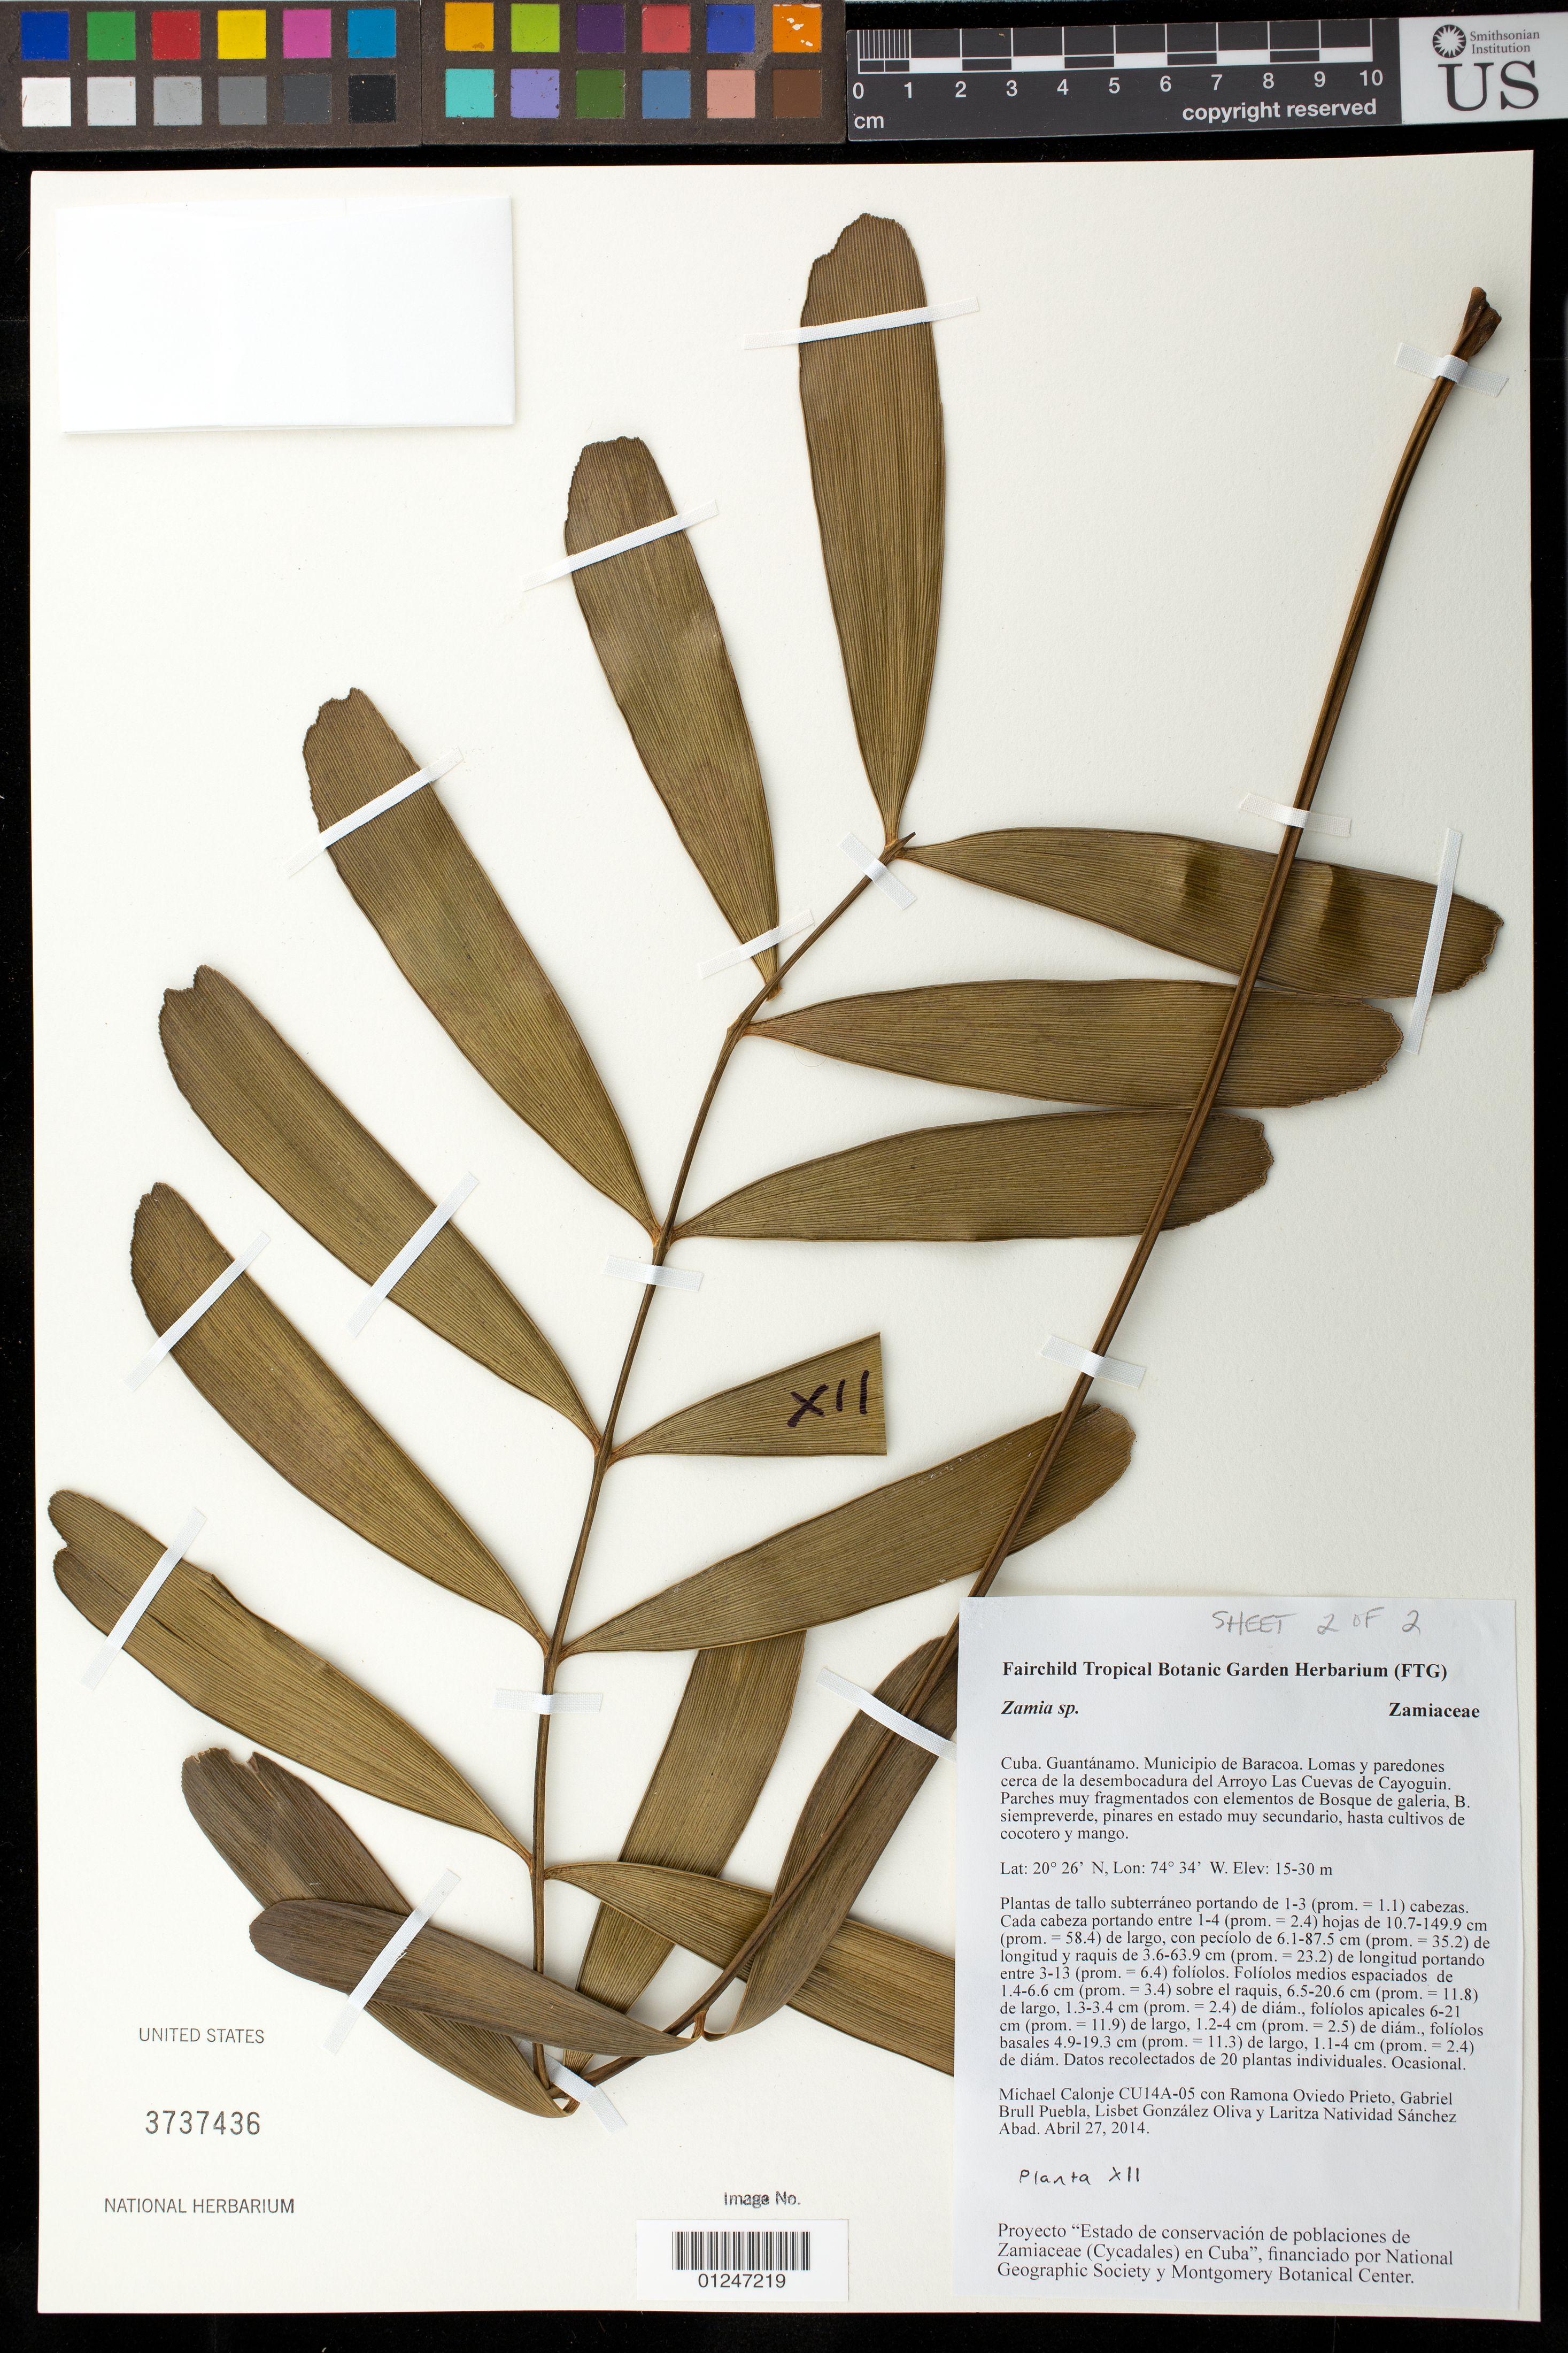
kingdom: Plantae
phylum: Tracheophyta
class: Cycadopsida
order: Cycadales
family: Zamiaceae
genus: Zamia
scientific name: Zamia sp.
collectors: M. Calonje, R. Oviedo, G. Brull Puebla, L. Oliva & L. Natividad Sanchez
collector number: CU14A-05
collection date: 2014-04-27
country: Cuba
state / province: Guantanamo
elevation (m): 15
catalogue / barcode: US 3737436